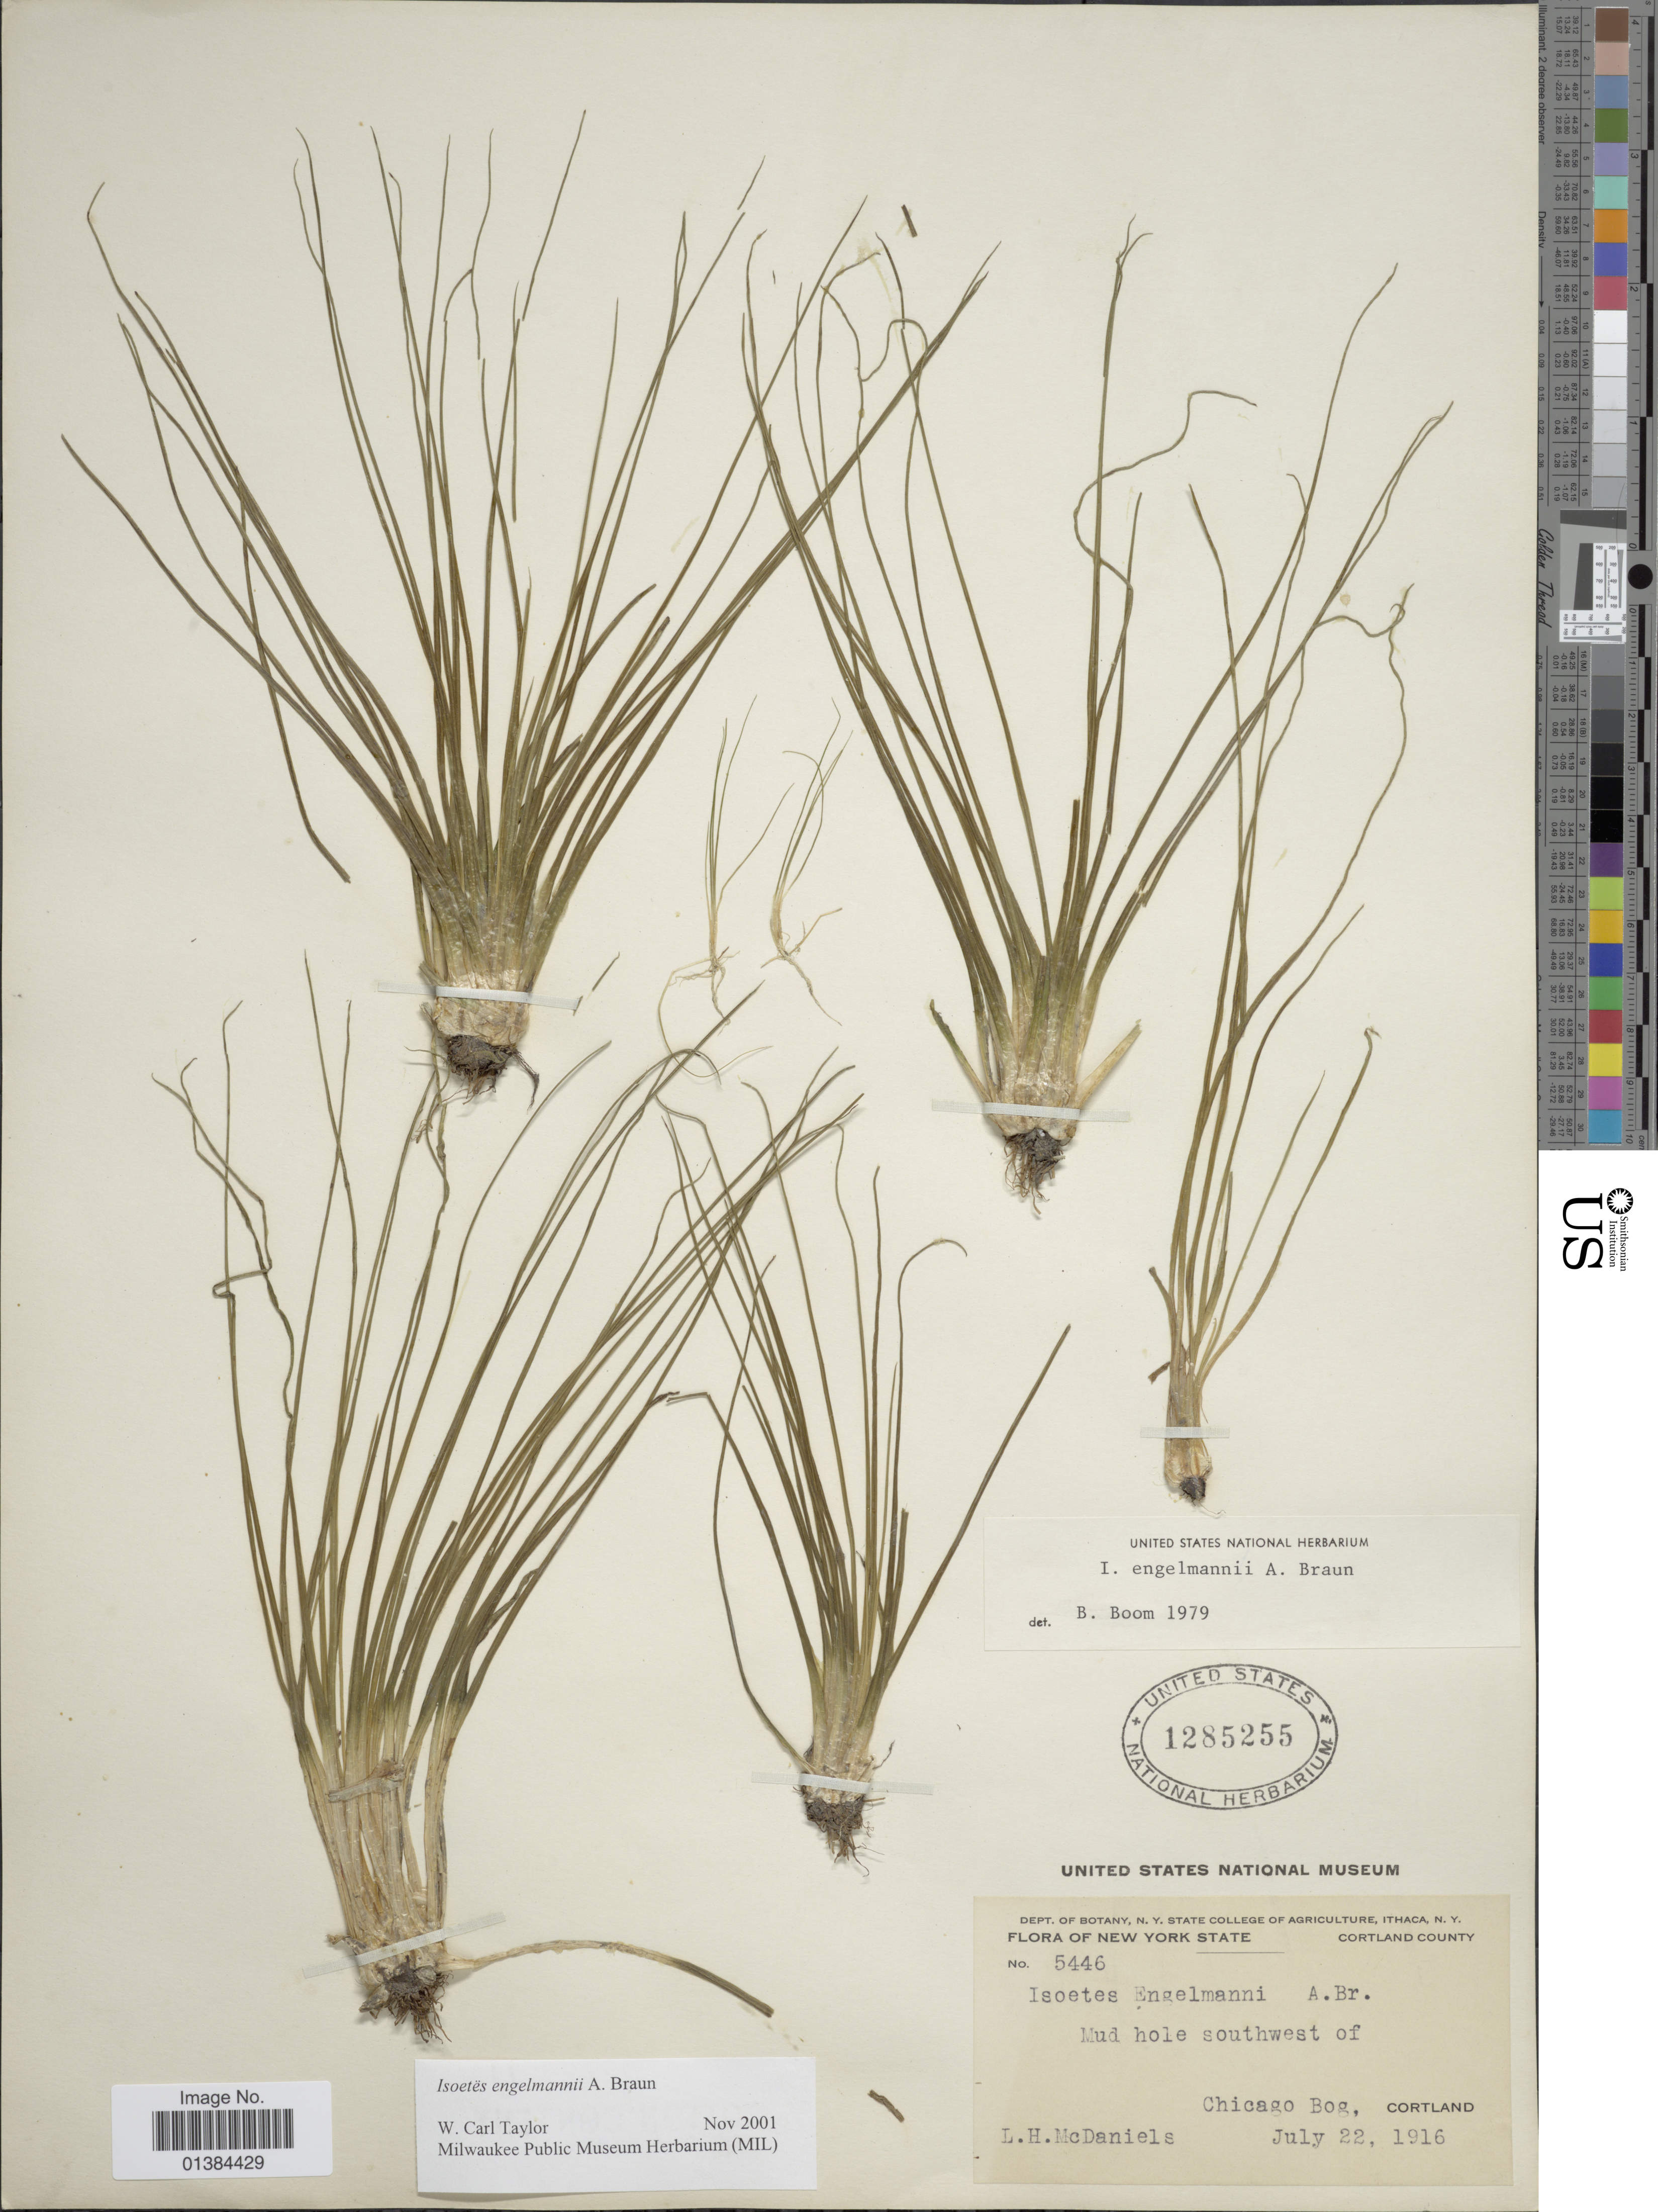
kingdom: Plantae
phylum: Tracheophyta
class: Lycopodiopsida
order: Isoetales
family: Isoetaceae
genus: Isoetes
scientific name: Isoetes engelmannii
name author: A. Braun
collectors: L. McDaniels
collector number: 5446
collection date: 1916-07-22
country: United States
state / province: New York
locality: Cortland County. Mud hole southwest of Chicago Bog.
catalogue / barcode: US 1285255